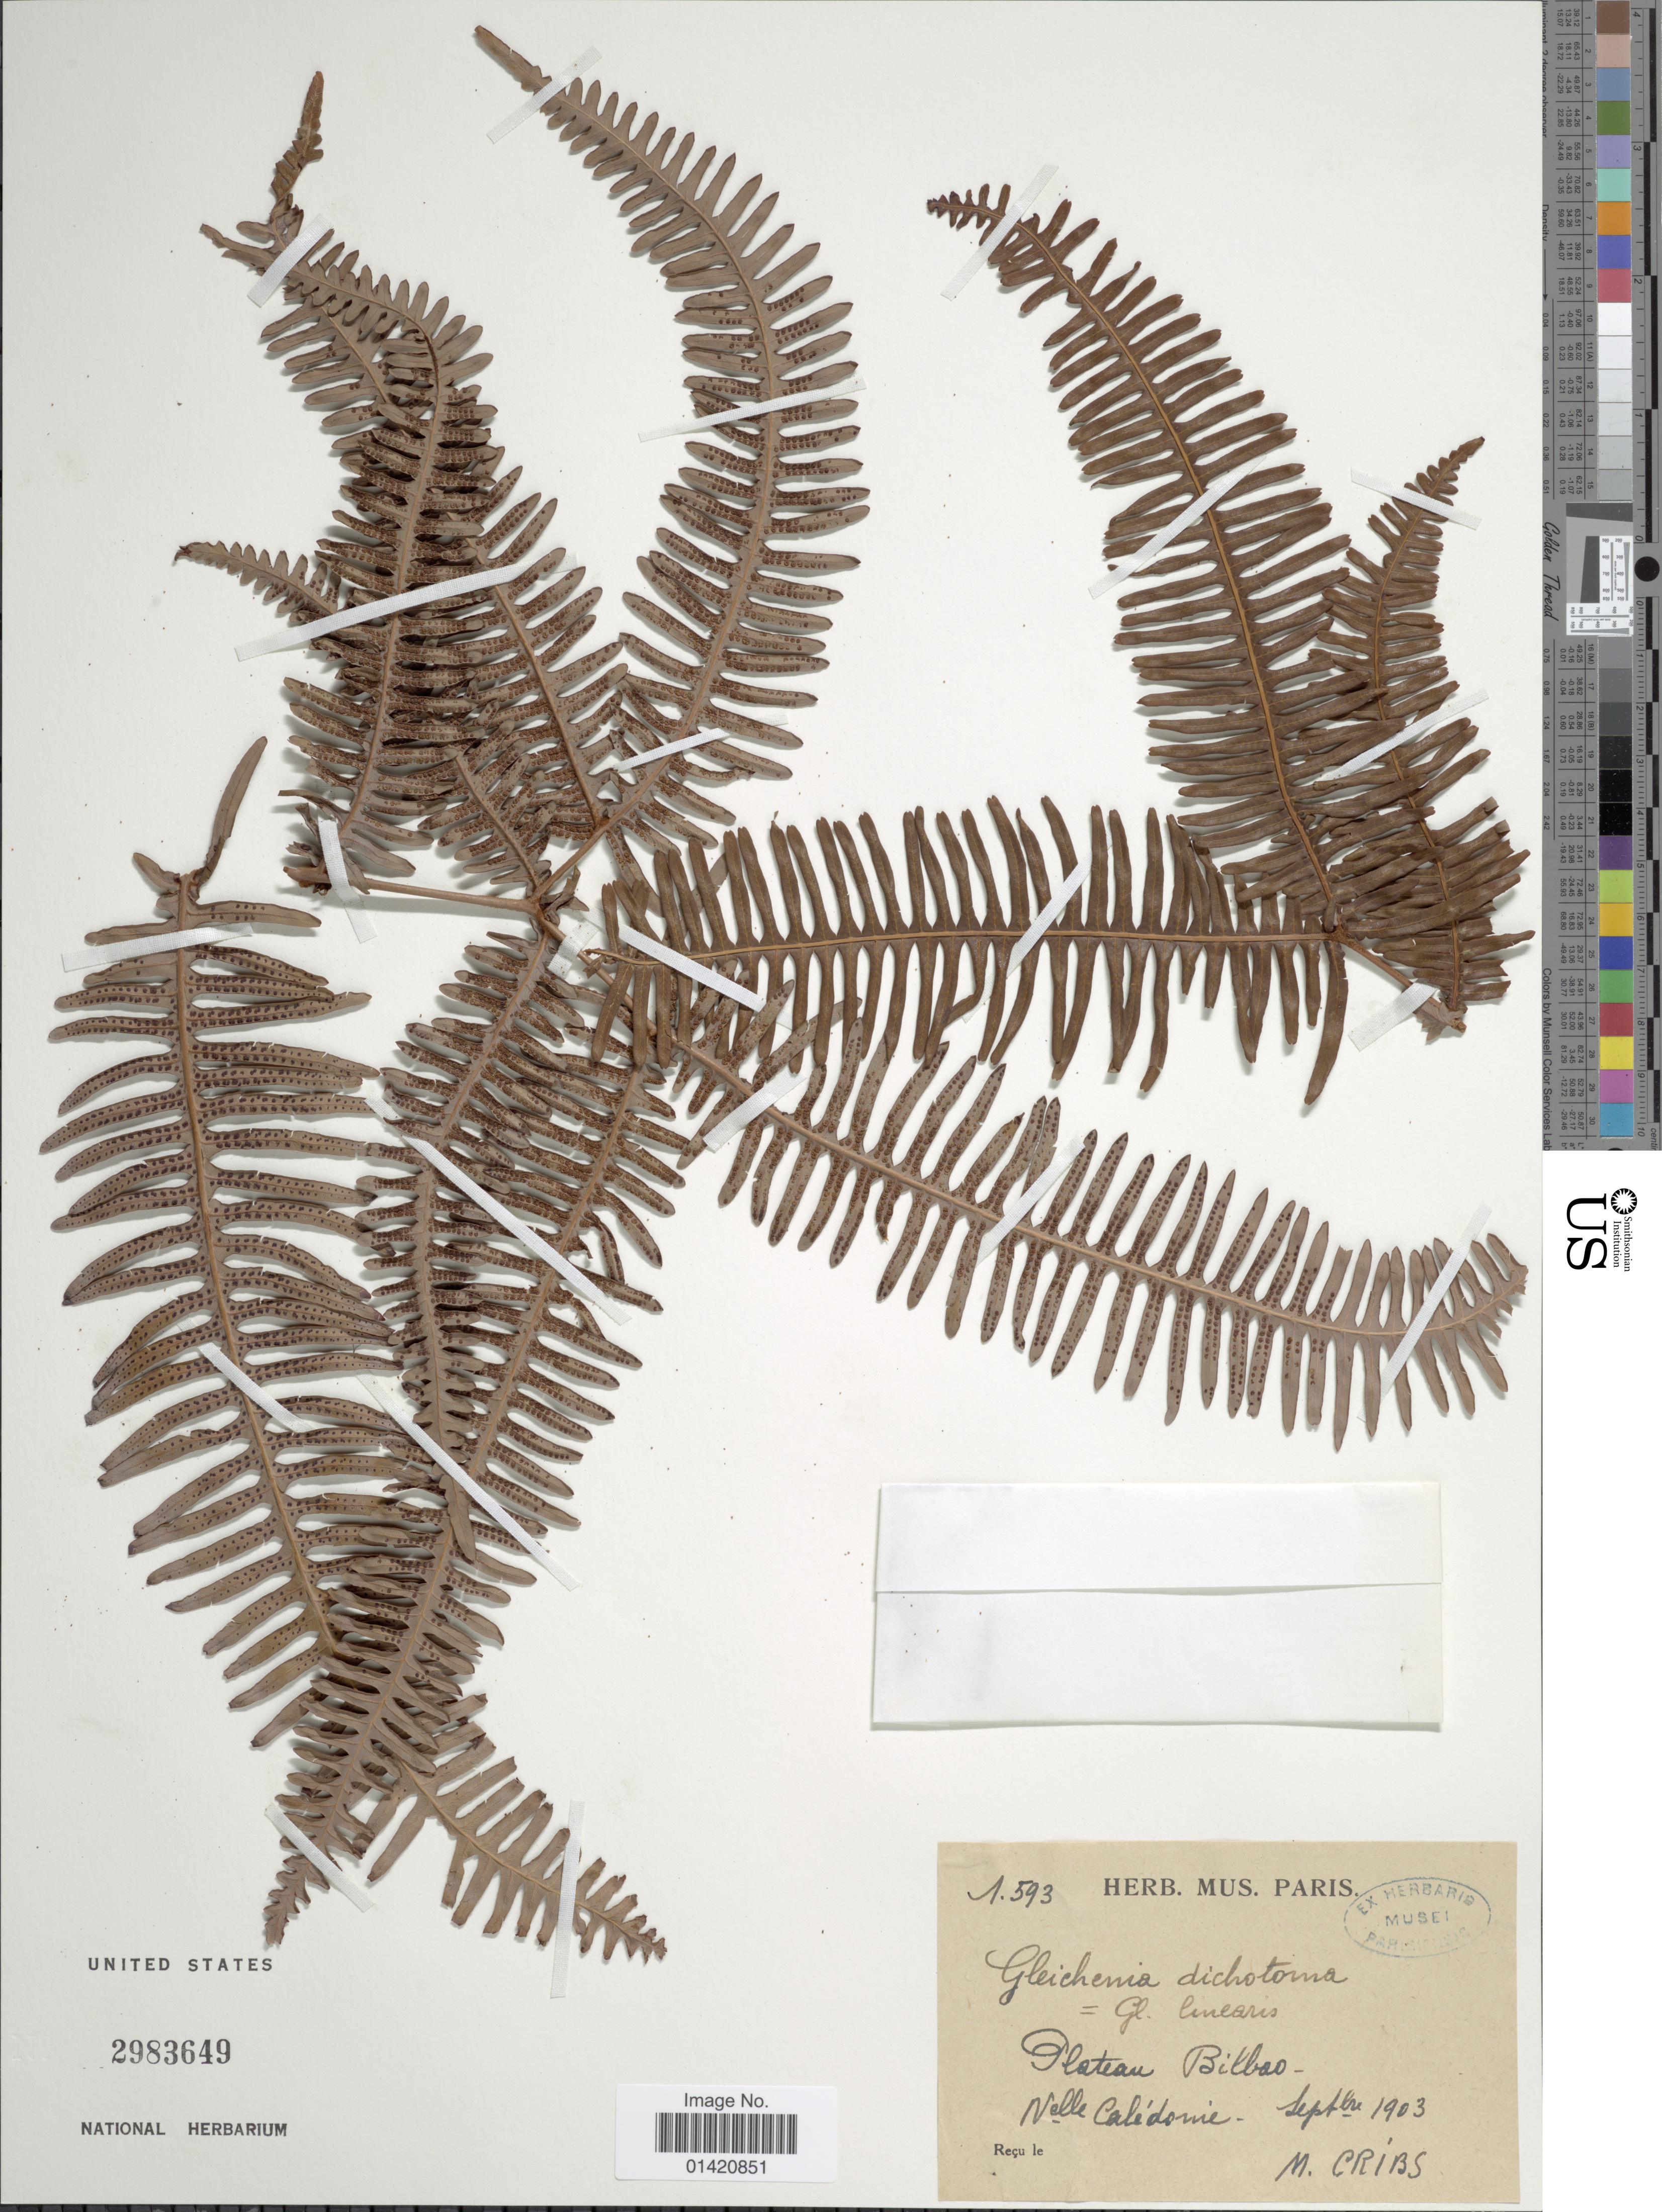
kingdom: Plantae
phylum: Tracheophyta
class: Polypodiopsida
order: Gleicheniales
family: Gleicheniaceae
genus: Dicranopteris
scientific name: Dicranopteris linearis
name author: (Burm. f.) Underw.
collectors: ex herb. Mus. Paris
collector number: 1593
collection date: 1903-09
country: New Caledonia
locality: Plateau Bilbao [interpreted]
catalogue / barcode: US 2983649